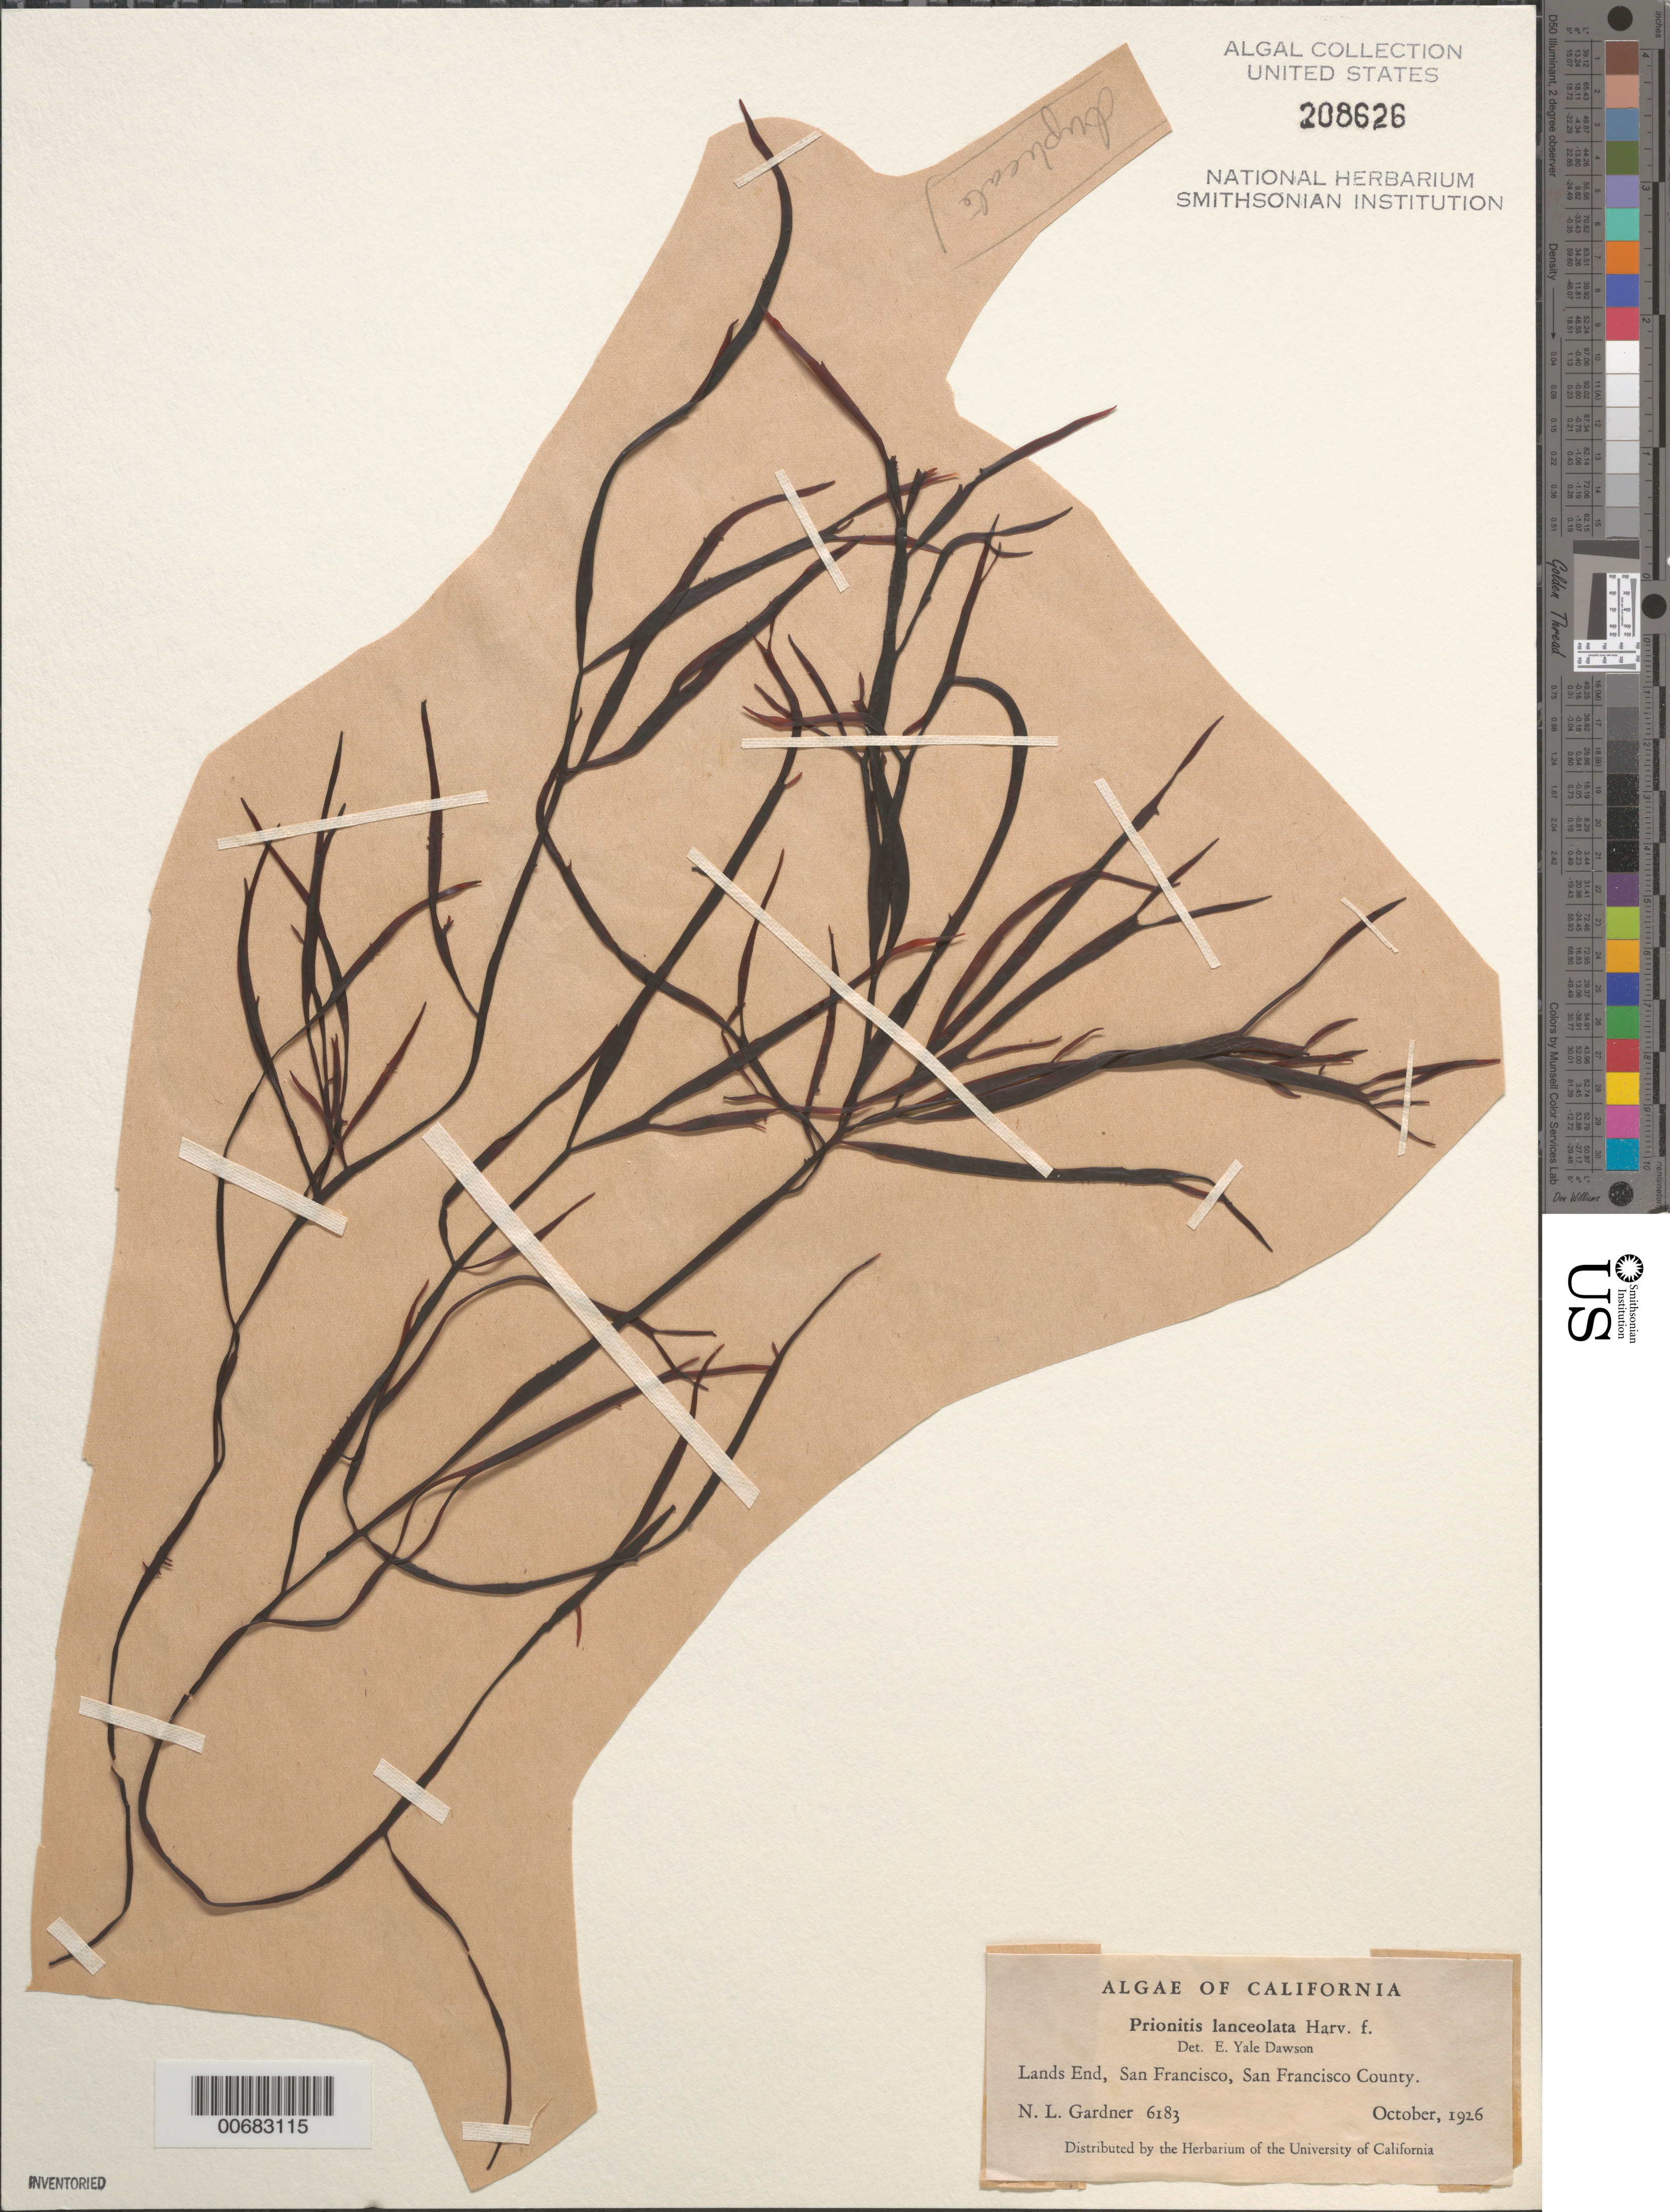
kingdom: Plantae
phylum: Rhodophyta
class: Florideophyceae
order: Cryptonemiales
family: Cryptonemiaceae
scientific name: Prionitis lanceolata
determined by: Dawson, E. Y.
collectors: N. Gardner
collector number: EYD 6183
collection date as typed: Oct 1926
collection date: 1926-10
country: United States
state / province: California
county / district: San Francisco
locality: San Francisco, Lands End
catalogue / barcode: US 208626